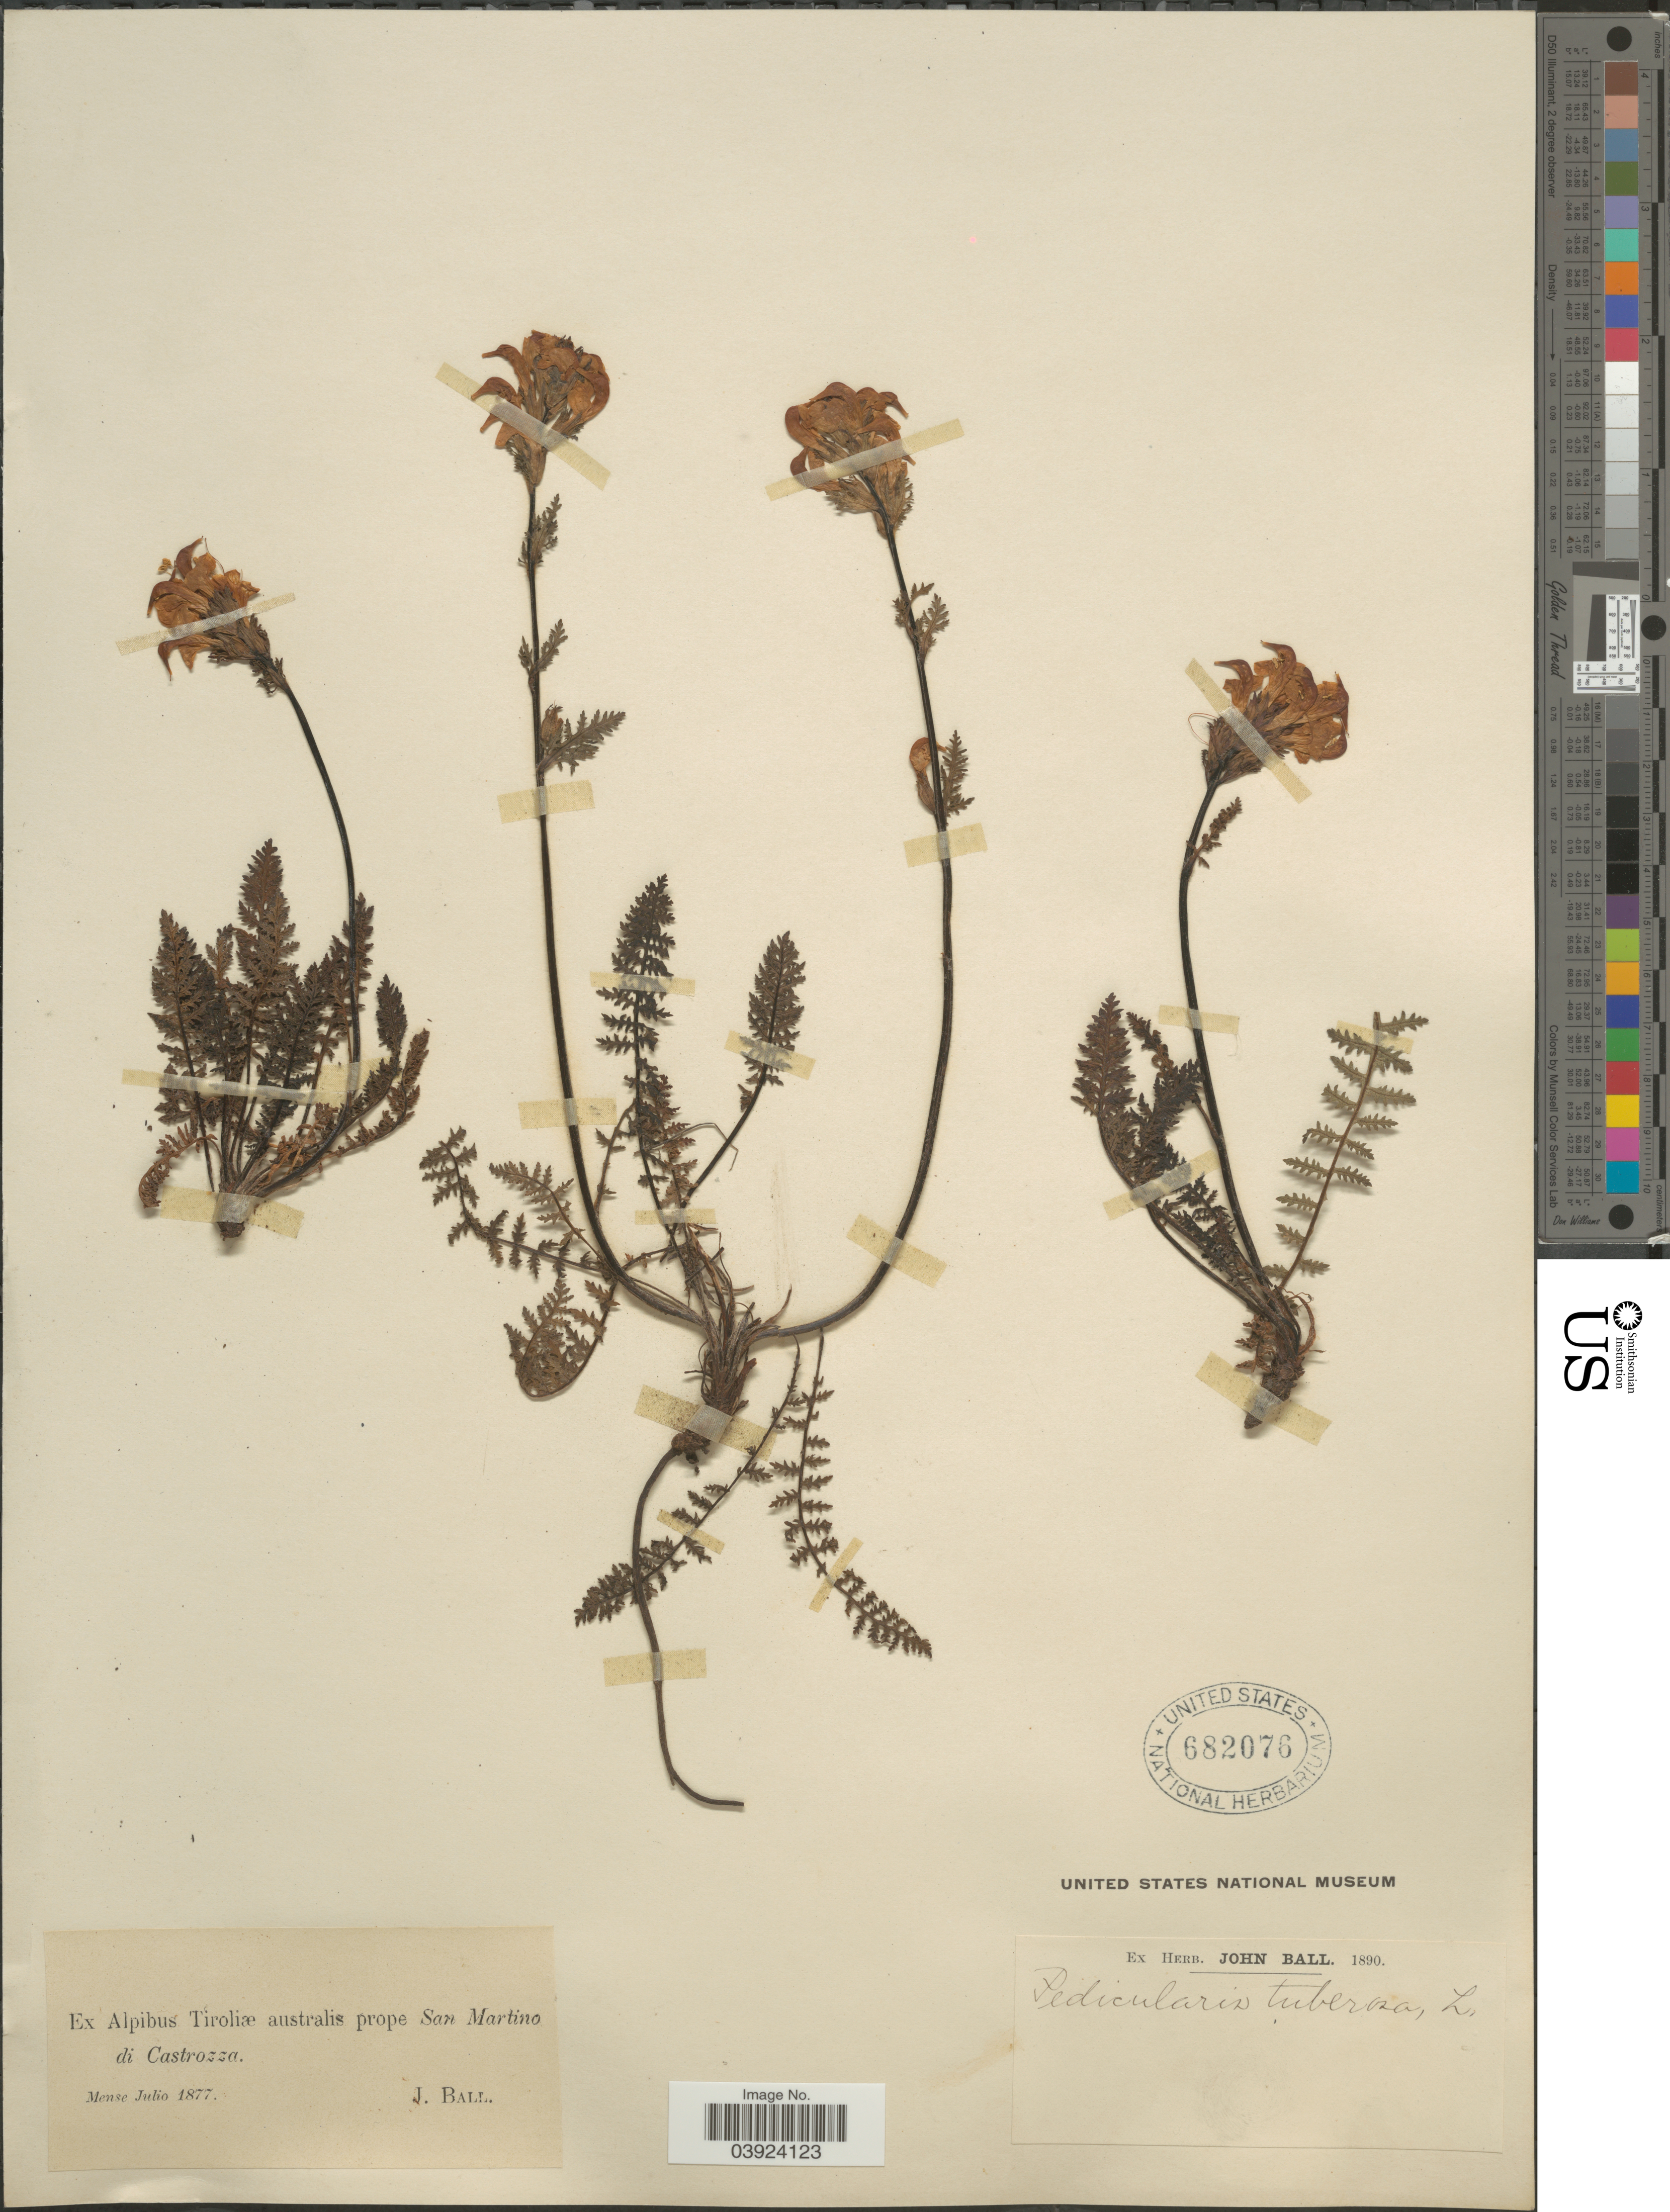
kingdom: Plantae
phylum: Tracheophyta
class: Magnoliopsida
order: Lamiales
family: Orobanchaceae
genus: Pedicularis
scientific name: Pedicularis tuberosa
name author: L.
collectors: J. Ball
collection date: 1877-07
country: Austria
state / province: Tirol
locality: Ex Alpibus Tiroliæ australis prope San Martino di Castrozza.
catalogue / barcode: US 682076